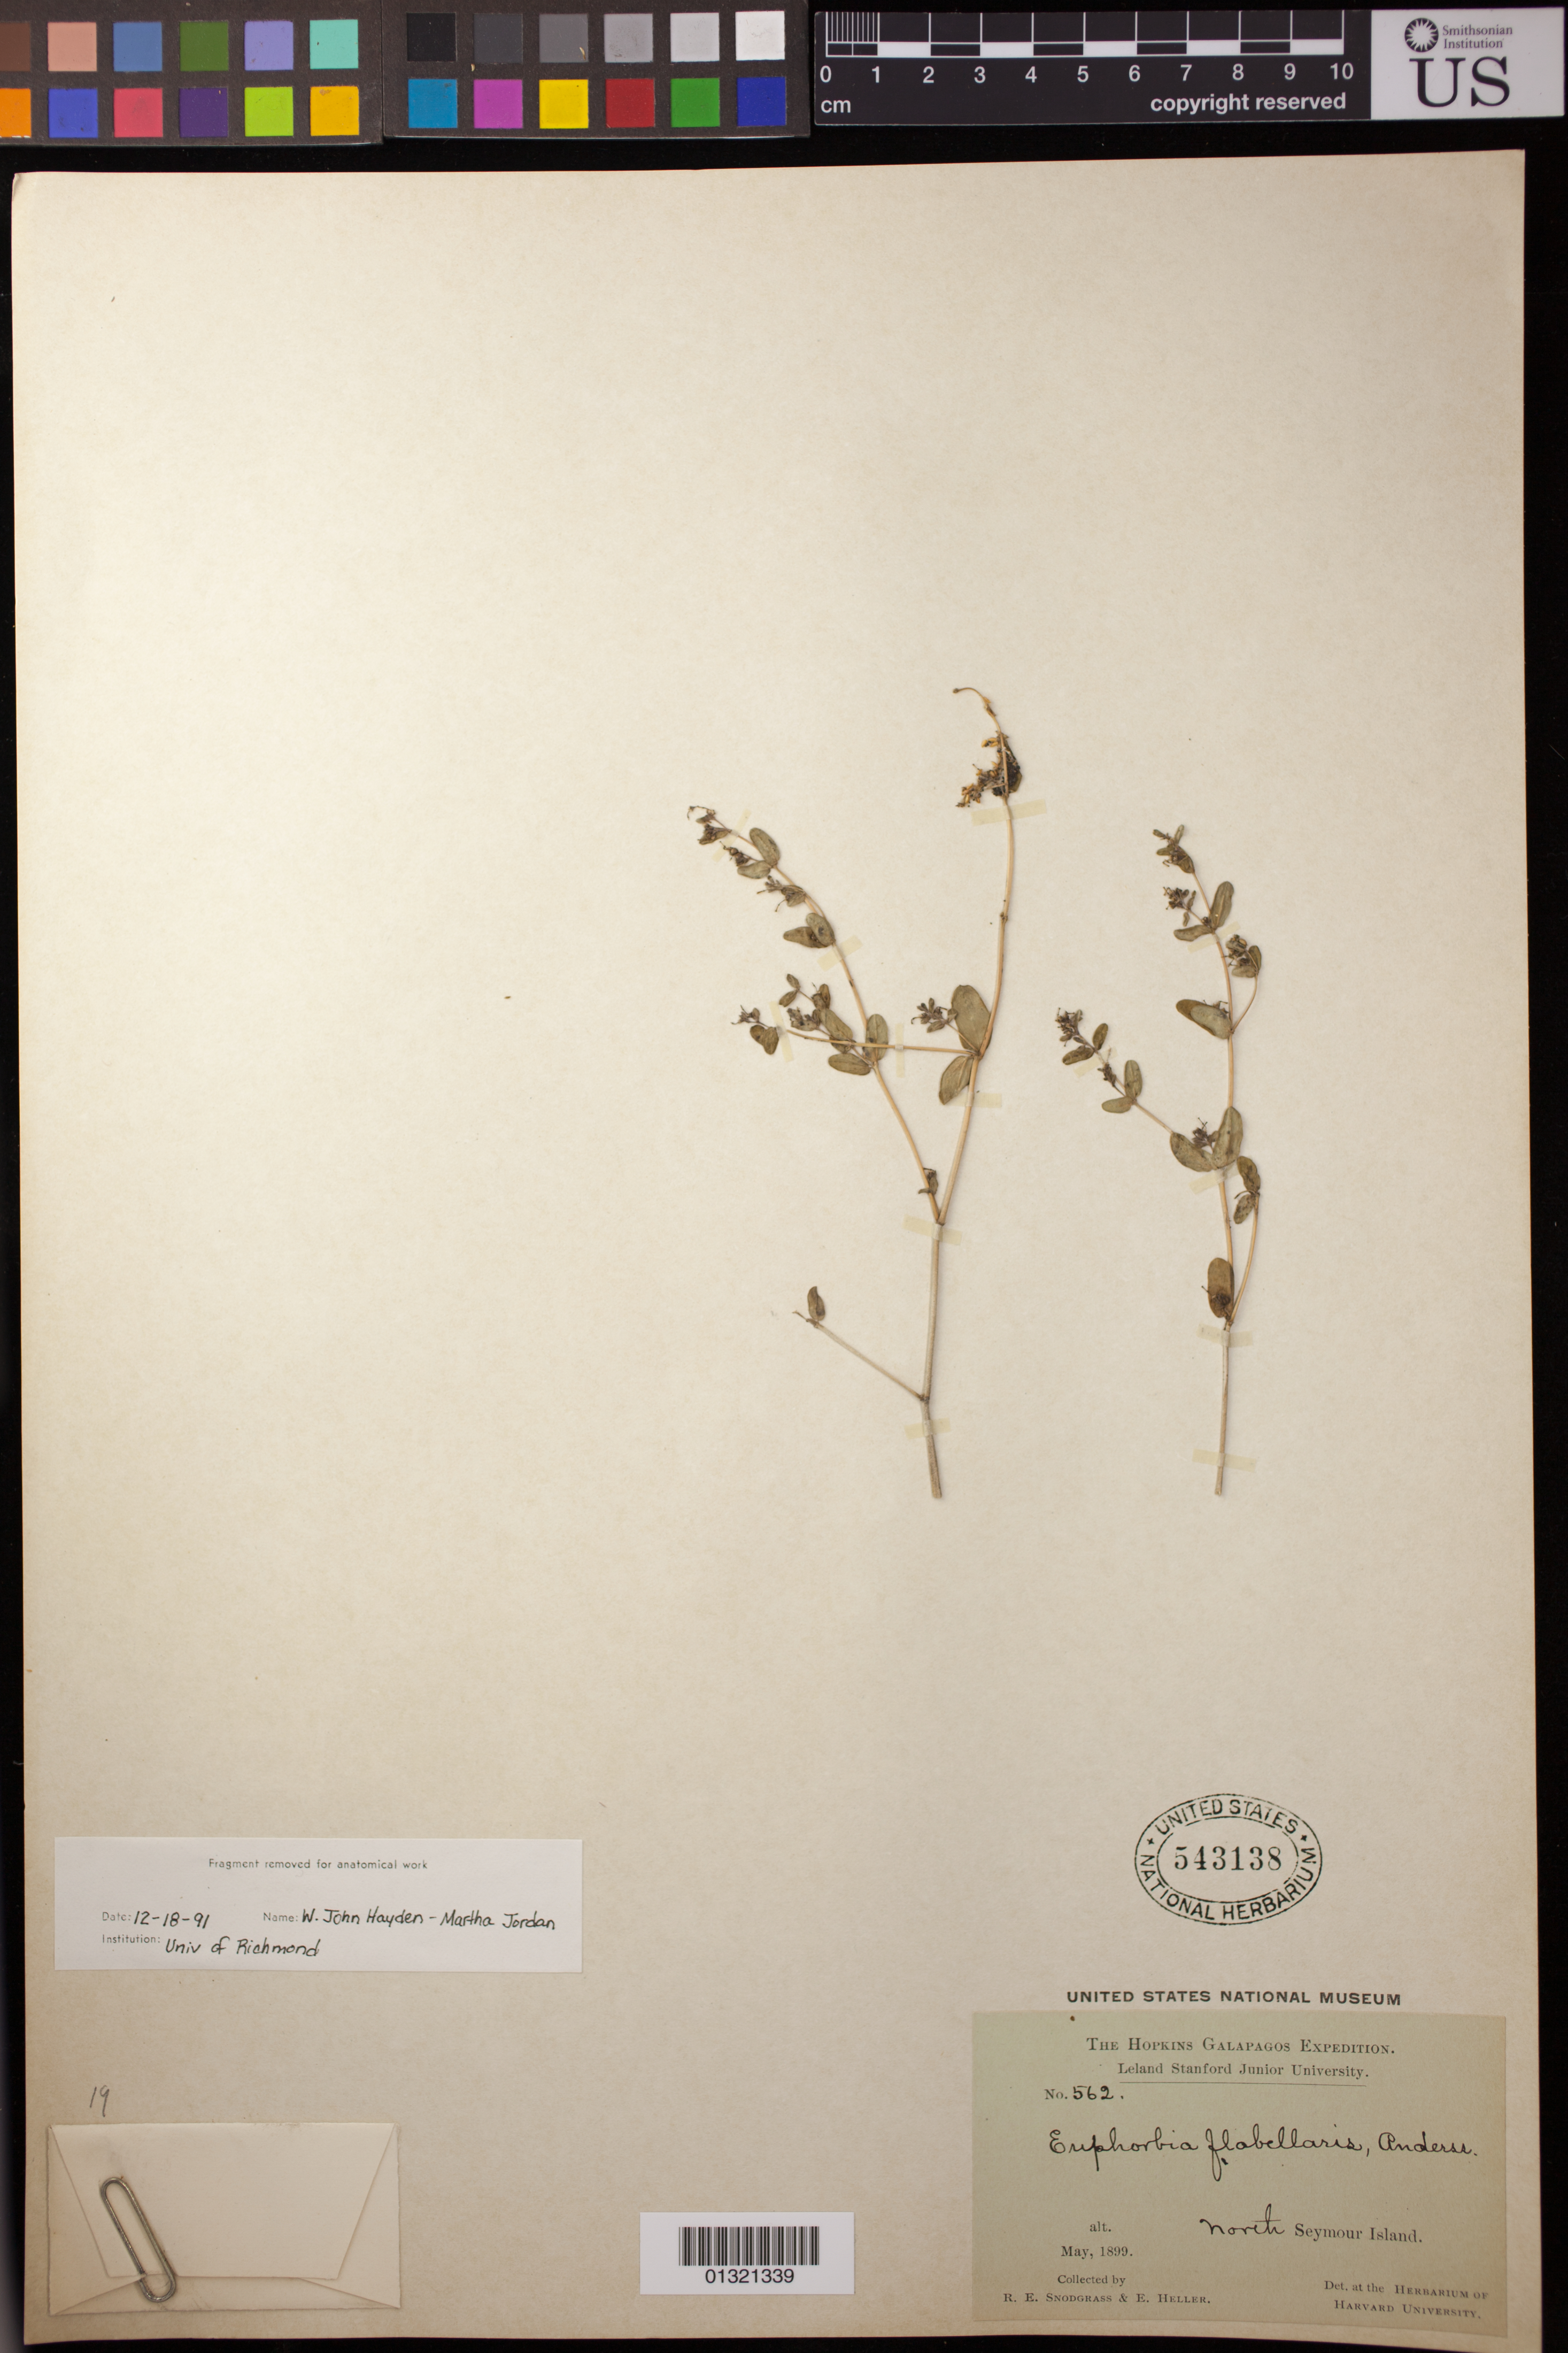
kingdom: Plantae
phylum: Tracheophyta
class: Magnoliopsida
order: Malpighiales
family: Euphorbiaceae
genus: Euphorbia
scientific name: Euphorbia recurva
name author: Hook. f.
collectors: R. E. Snodgrass & E. Heller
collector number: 562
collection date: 1899-05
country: Ecuador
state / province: Colón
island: Seymour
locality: North Seymour Island.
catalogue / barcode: US 543138